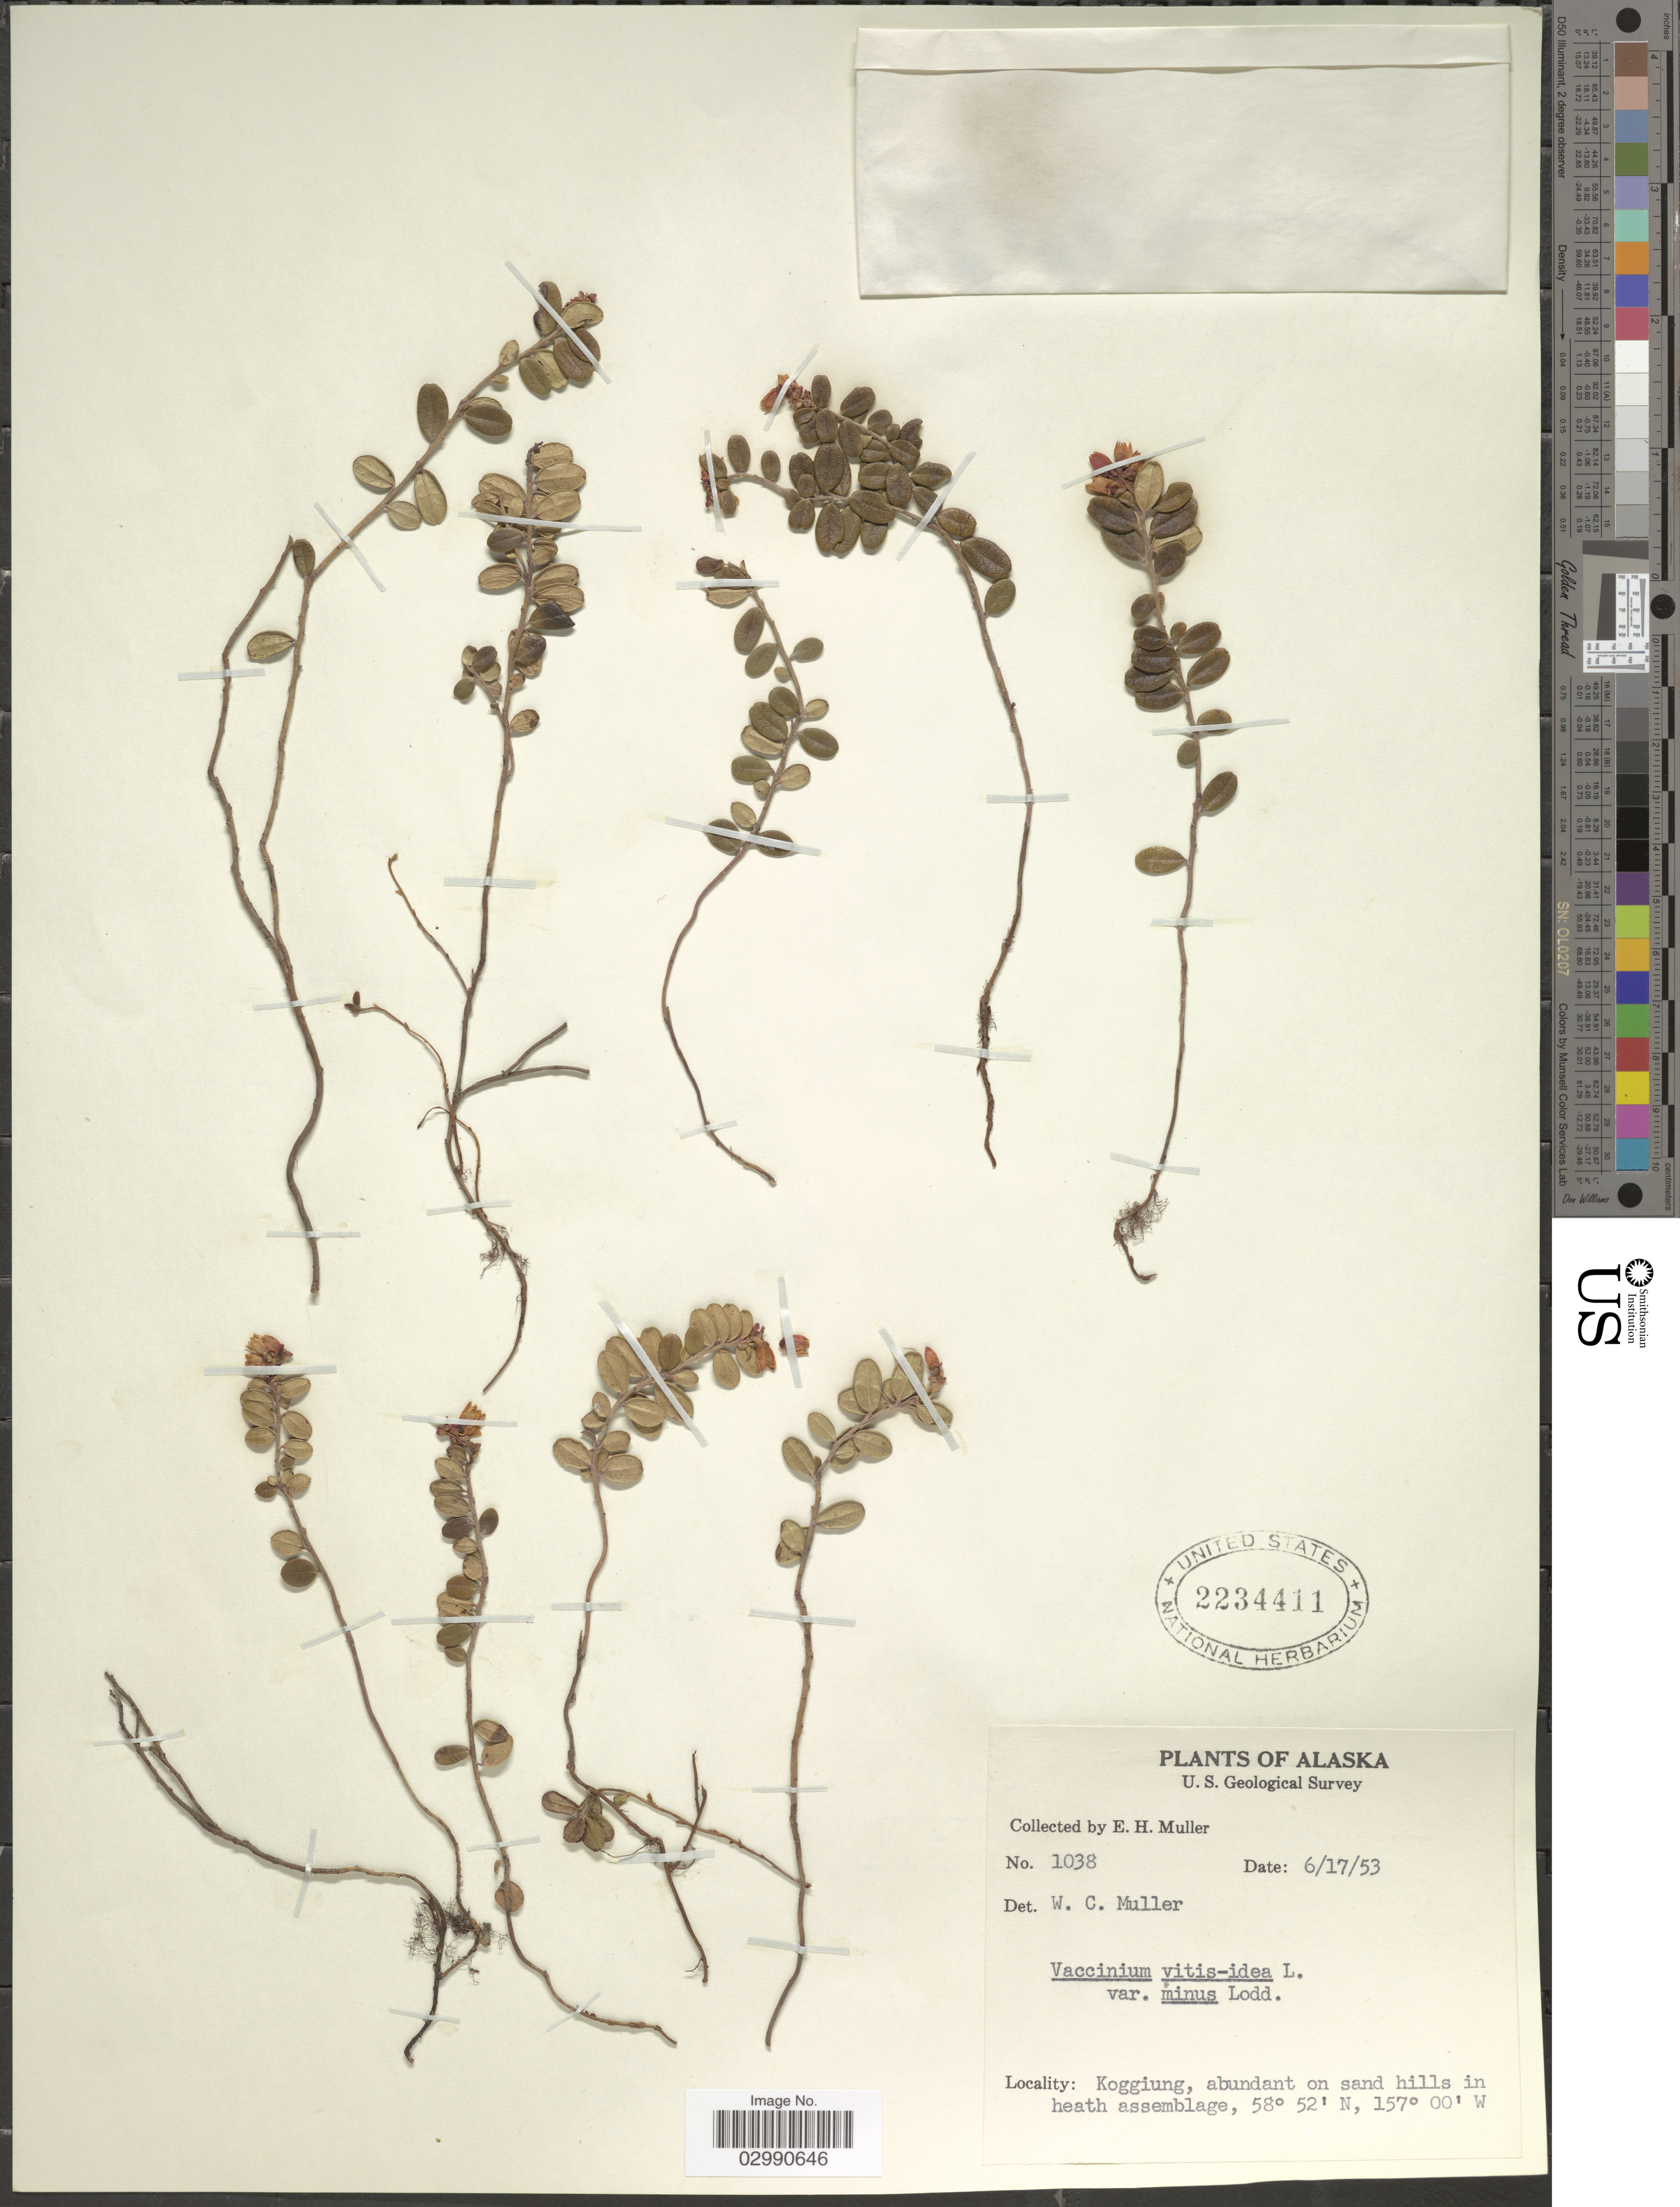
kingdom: Plantae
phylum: Tracheophyta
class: Magnoliopsida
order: Ericales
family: Ericaceae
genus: Vaccinium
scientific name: Vaccinium vitis-idaea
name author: L.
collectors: E. H. Muller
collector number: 1038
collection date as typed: Transcribed d/m/y: 17/6/53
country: United States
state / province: Alaska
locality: Koggiung, abundant on sand hills in heath assemblage.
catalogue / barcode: US 2234411